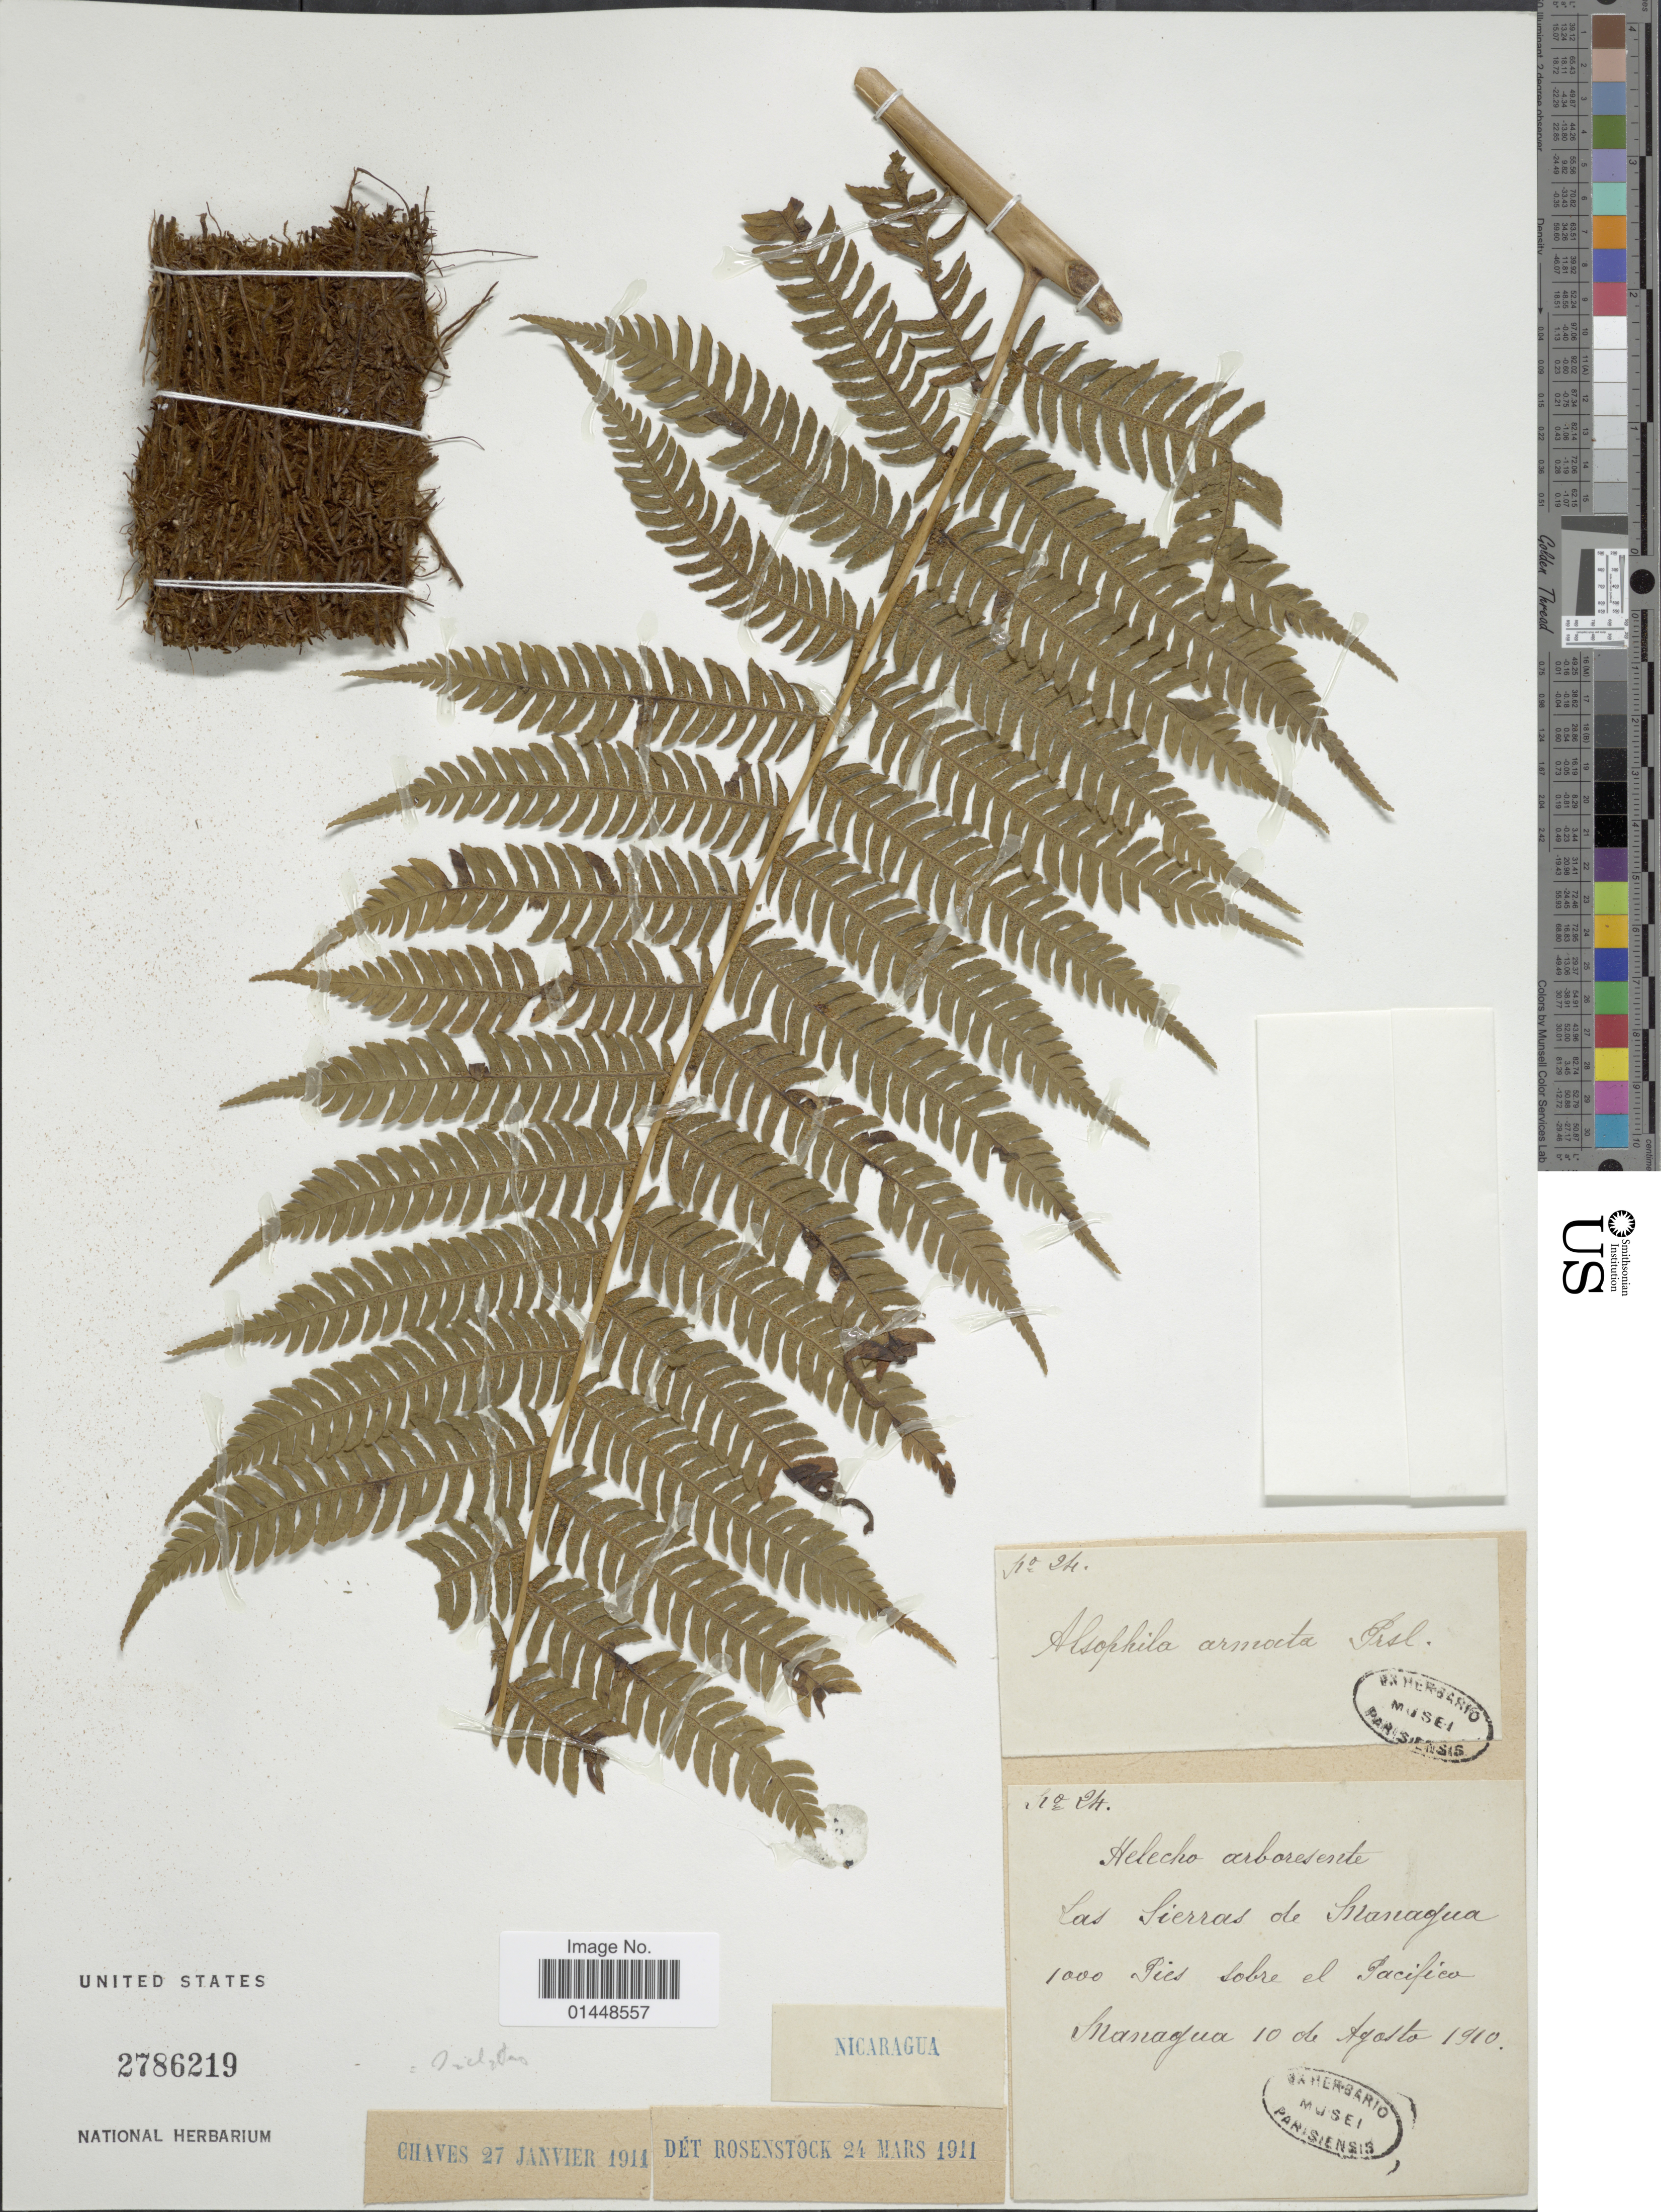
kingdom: Plantae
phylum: Tracheophyta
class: Polypodiopsida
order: Cyatheales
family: Cyatheaceae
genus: Cyathea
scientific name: Cyathea costaricensis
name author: (Kuhn) Domin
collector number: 24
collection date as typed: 10 de Agosto 1910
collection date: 1910-08-10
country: Nicaragua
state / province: Managua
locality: Las Sierras de Managua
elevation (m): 305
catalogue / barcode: US 2786219